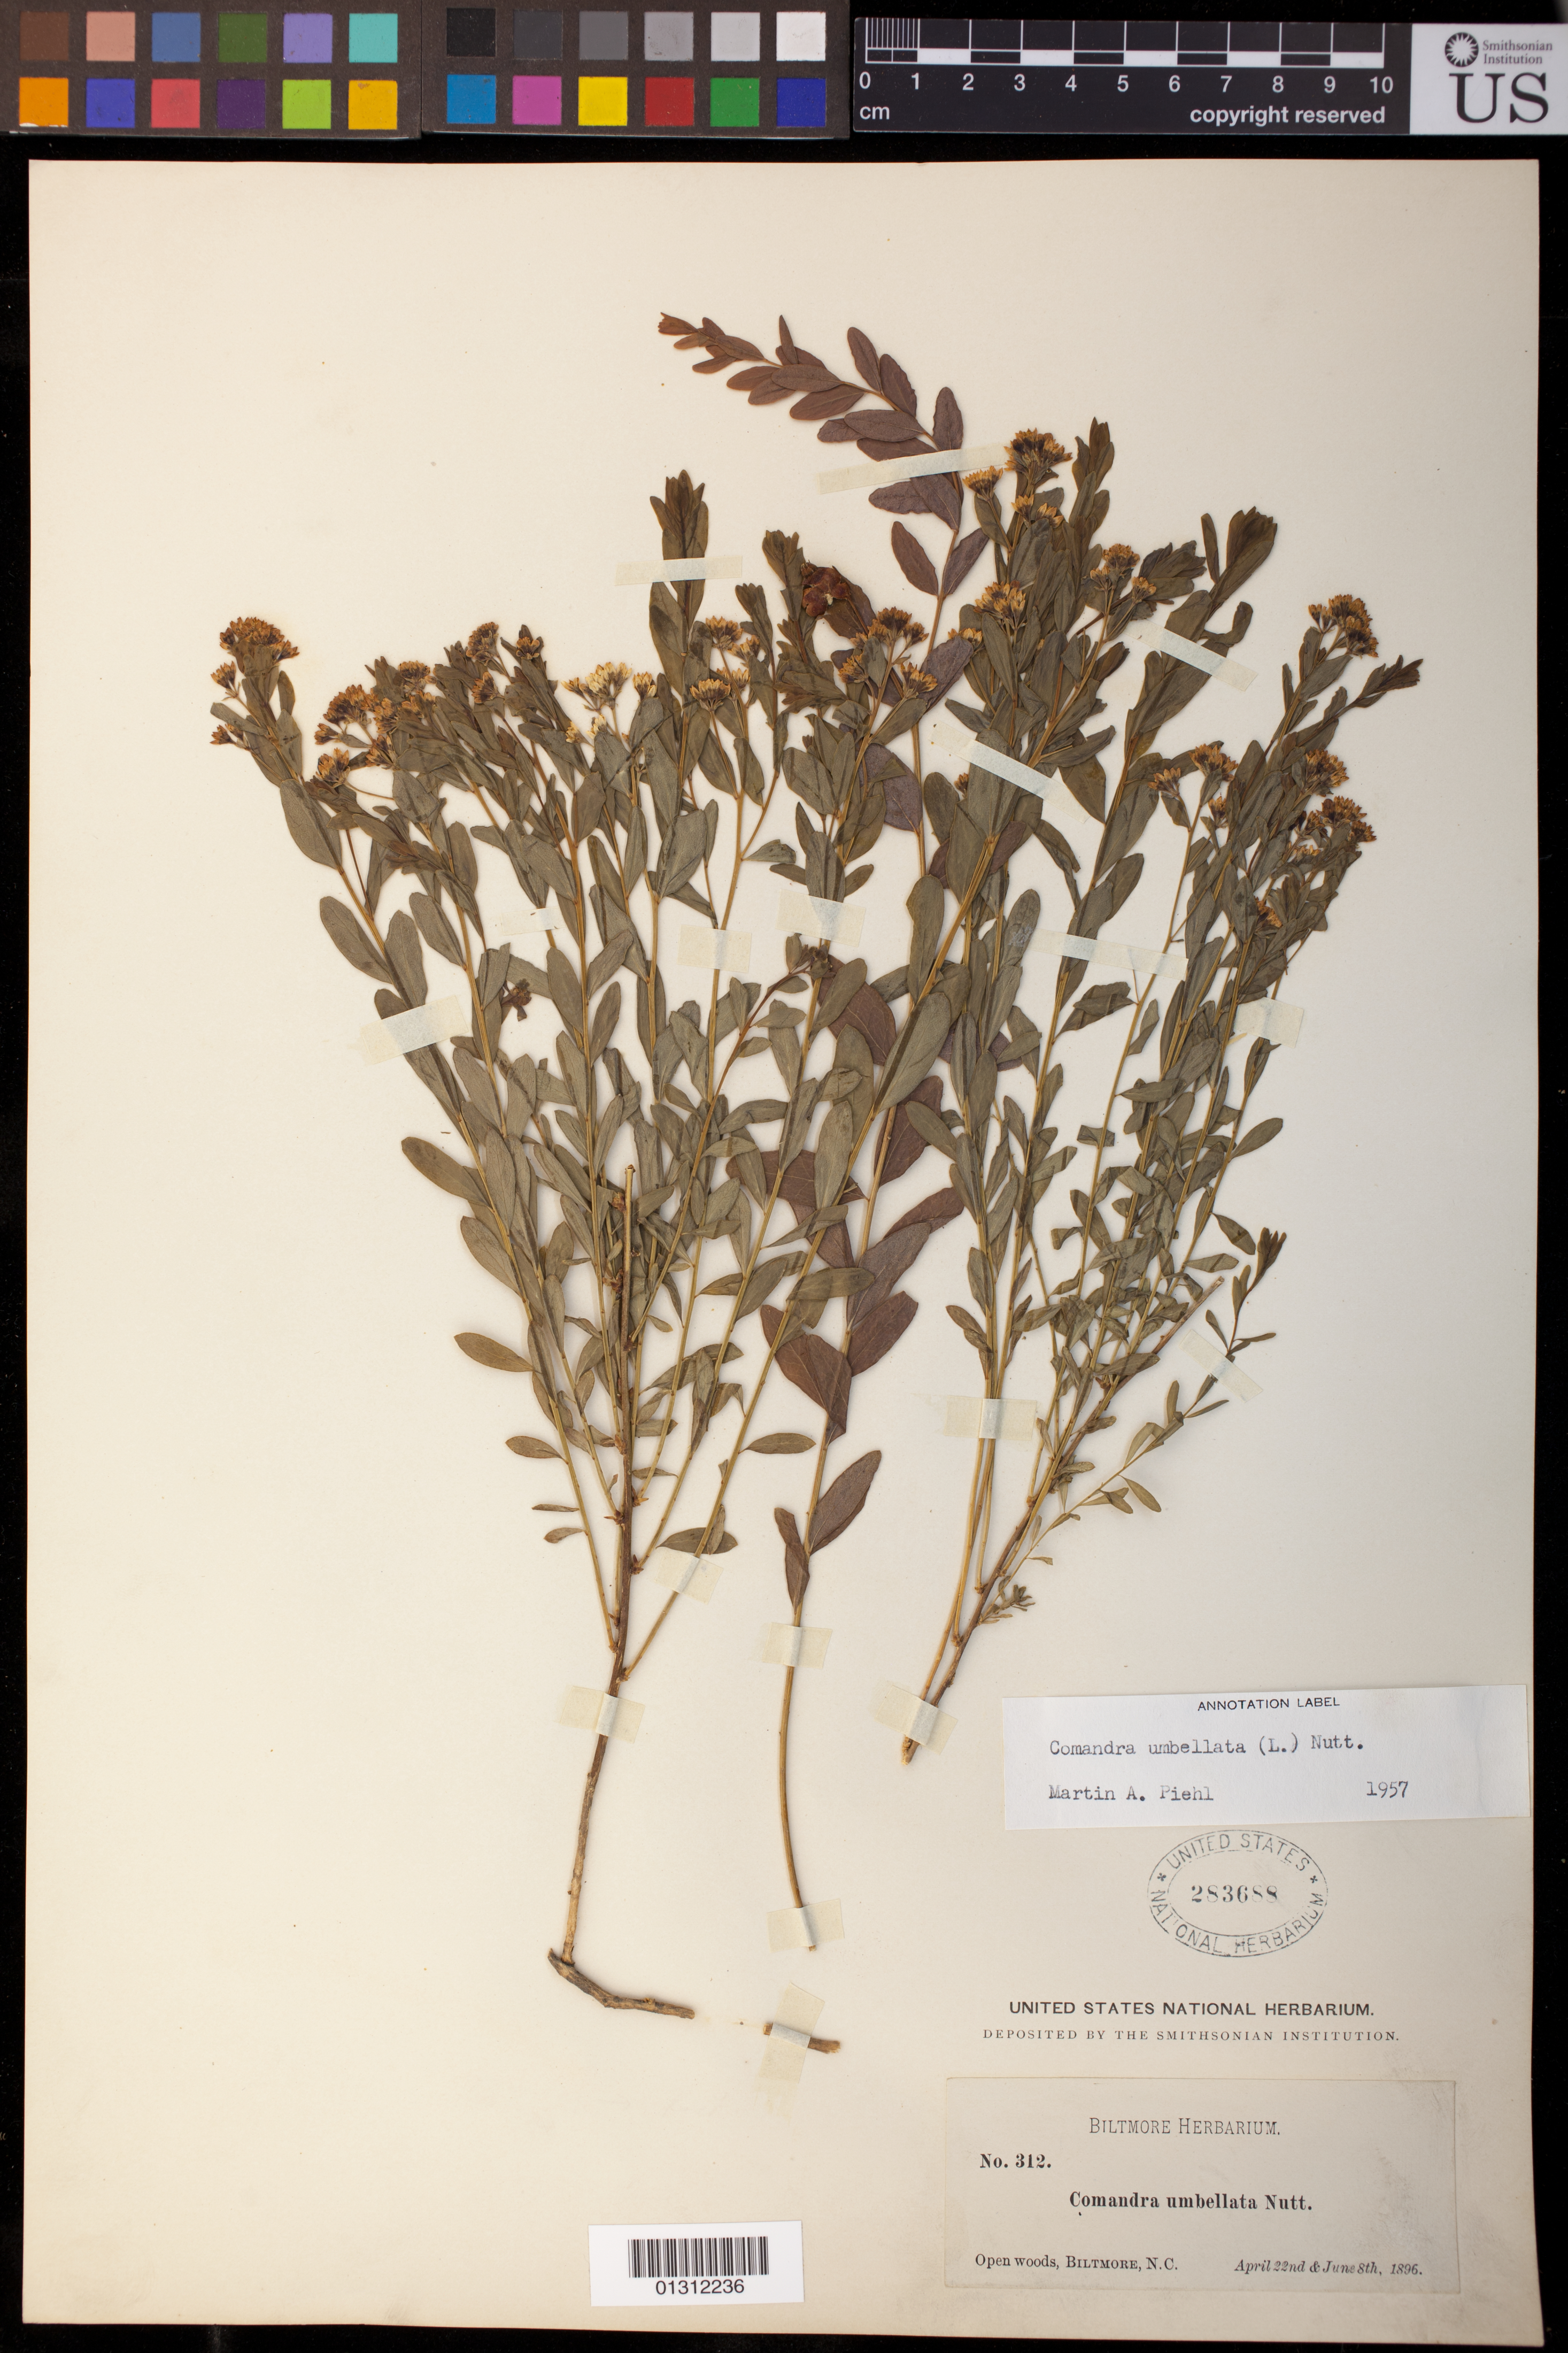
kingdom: Plantae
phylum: Tracheophyta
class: Magnoliopsida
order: Santalales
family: Comandraceae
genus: Comandra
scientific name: Comandra umbellata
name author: (L.) Nutt.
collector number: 312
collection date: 1896-04-22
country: United States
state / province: North Carolina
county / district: Buncombe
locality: Biltmore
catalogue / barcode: US 283688